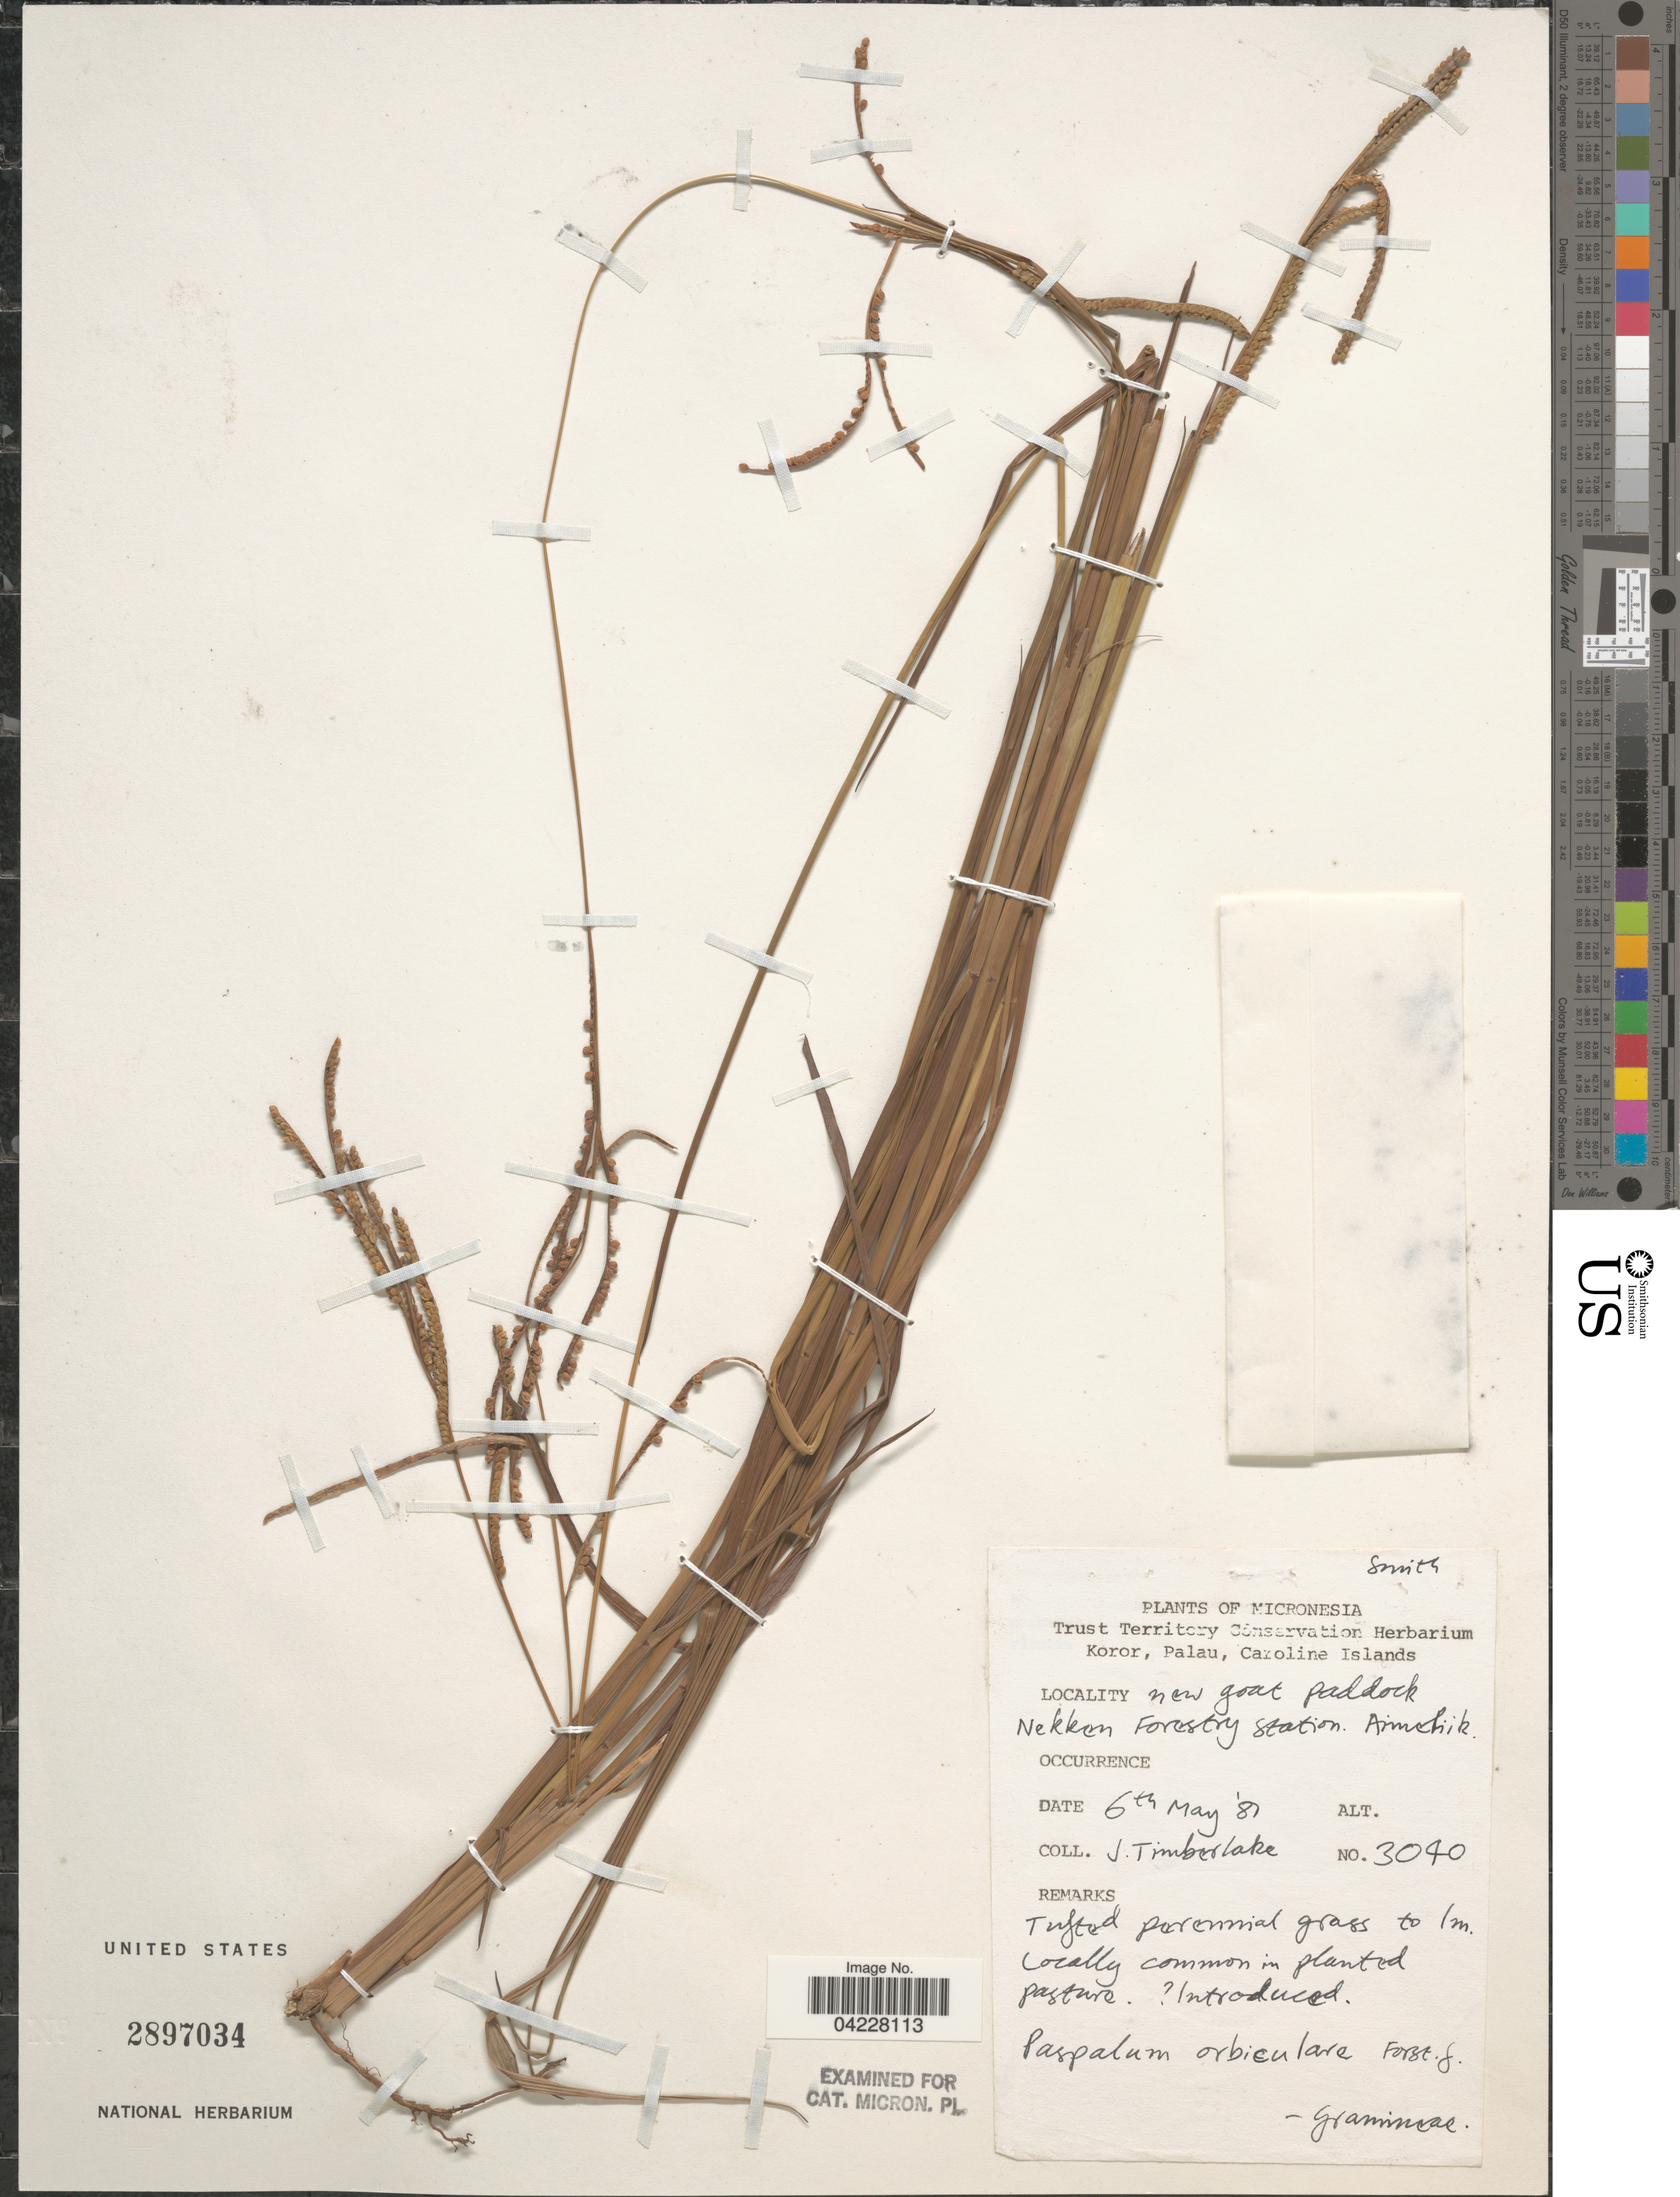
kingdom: Plantae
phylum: Tracheophyta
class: Liliopsida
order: Poales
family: Poaceae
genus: Paspalum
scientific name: Paspalum orbiculare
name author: G. Forst.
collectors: J. Timberlake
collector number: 3040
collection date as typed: Transcribed d/m/y: 6/5/81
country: Palau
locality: New Goat paddock. Nekken Forestry Station. Aimeliik.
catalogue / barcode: US 2897034